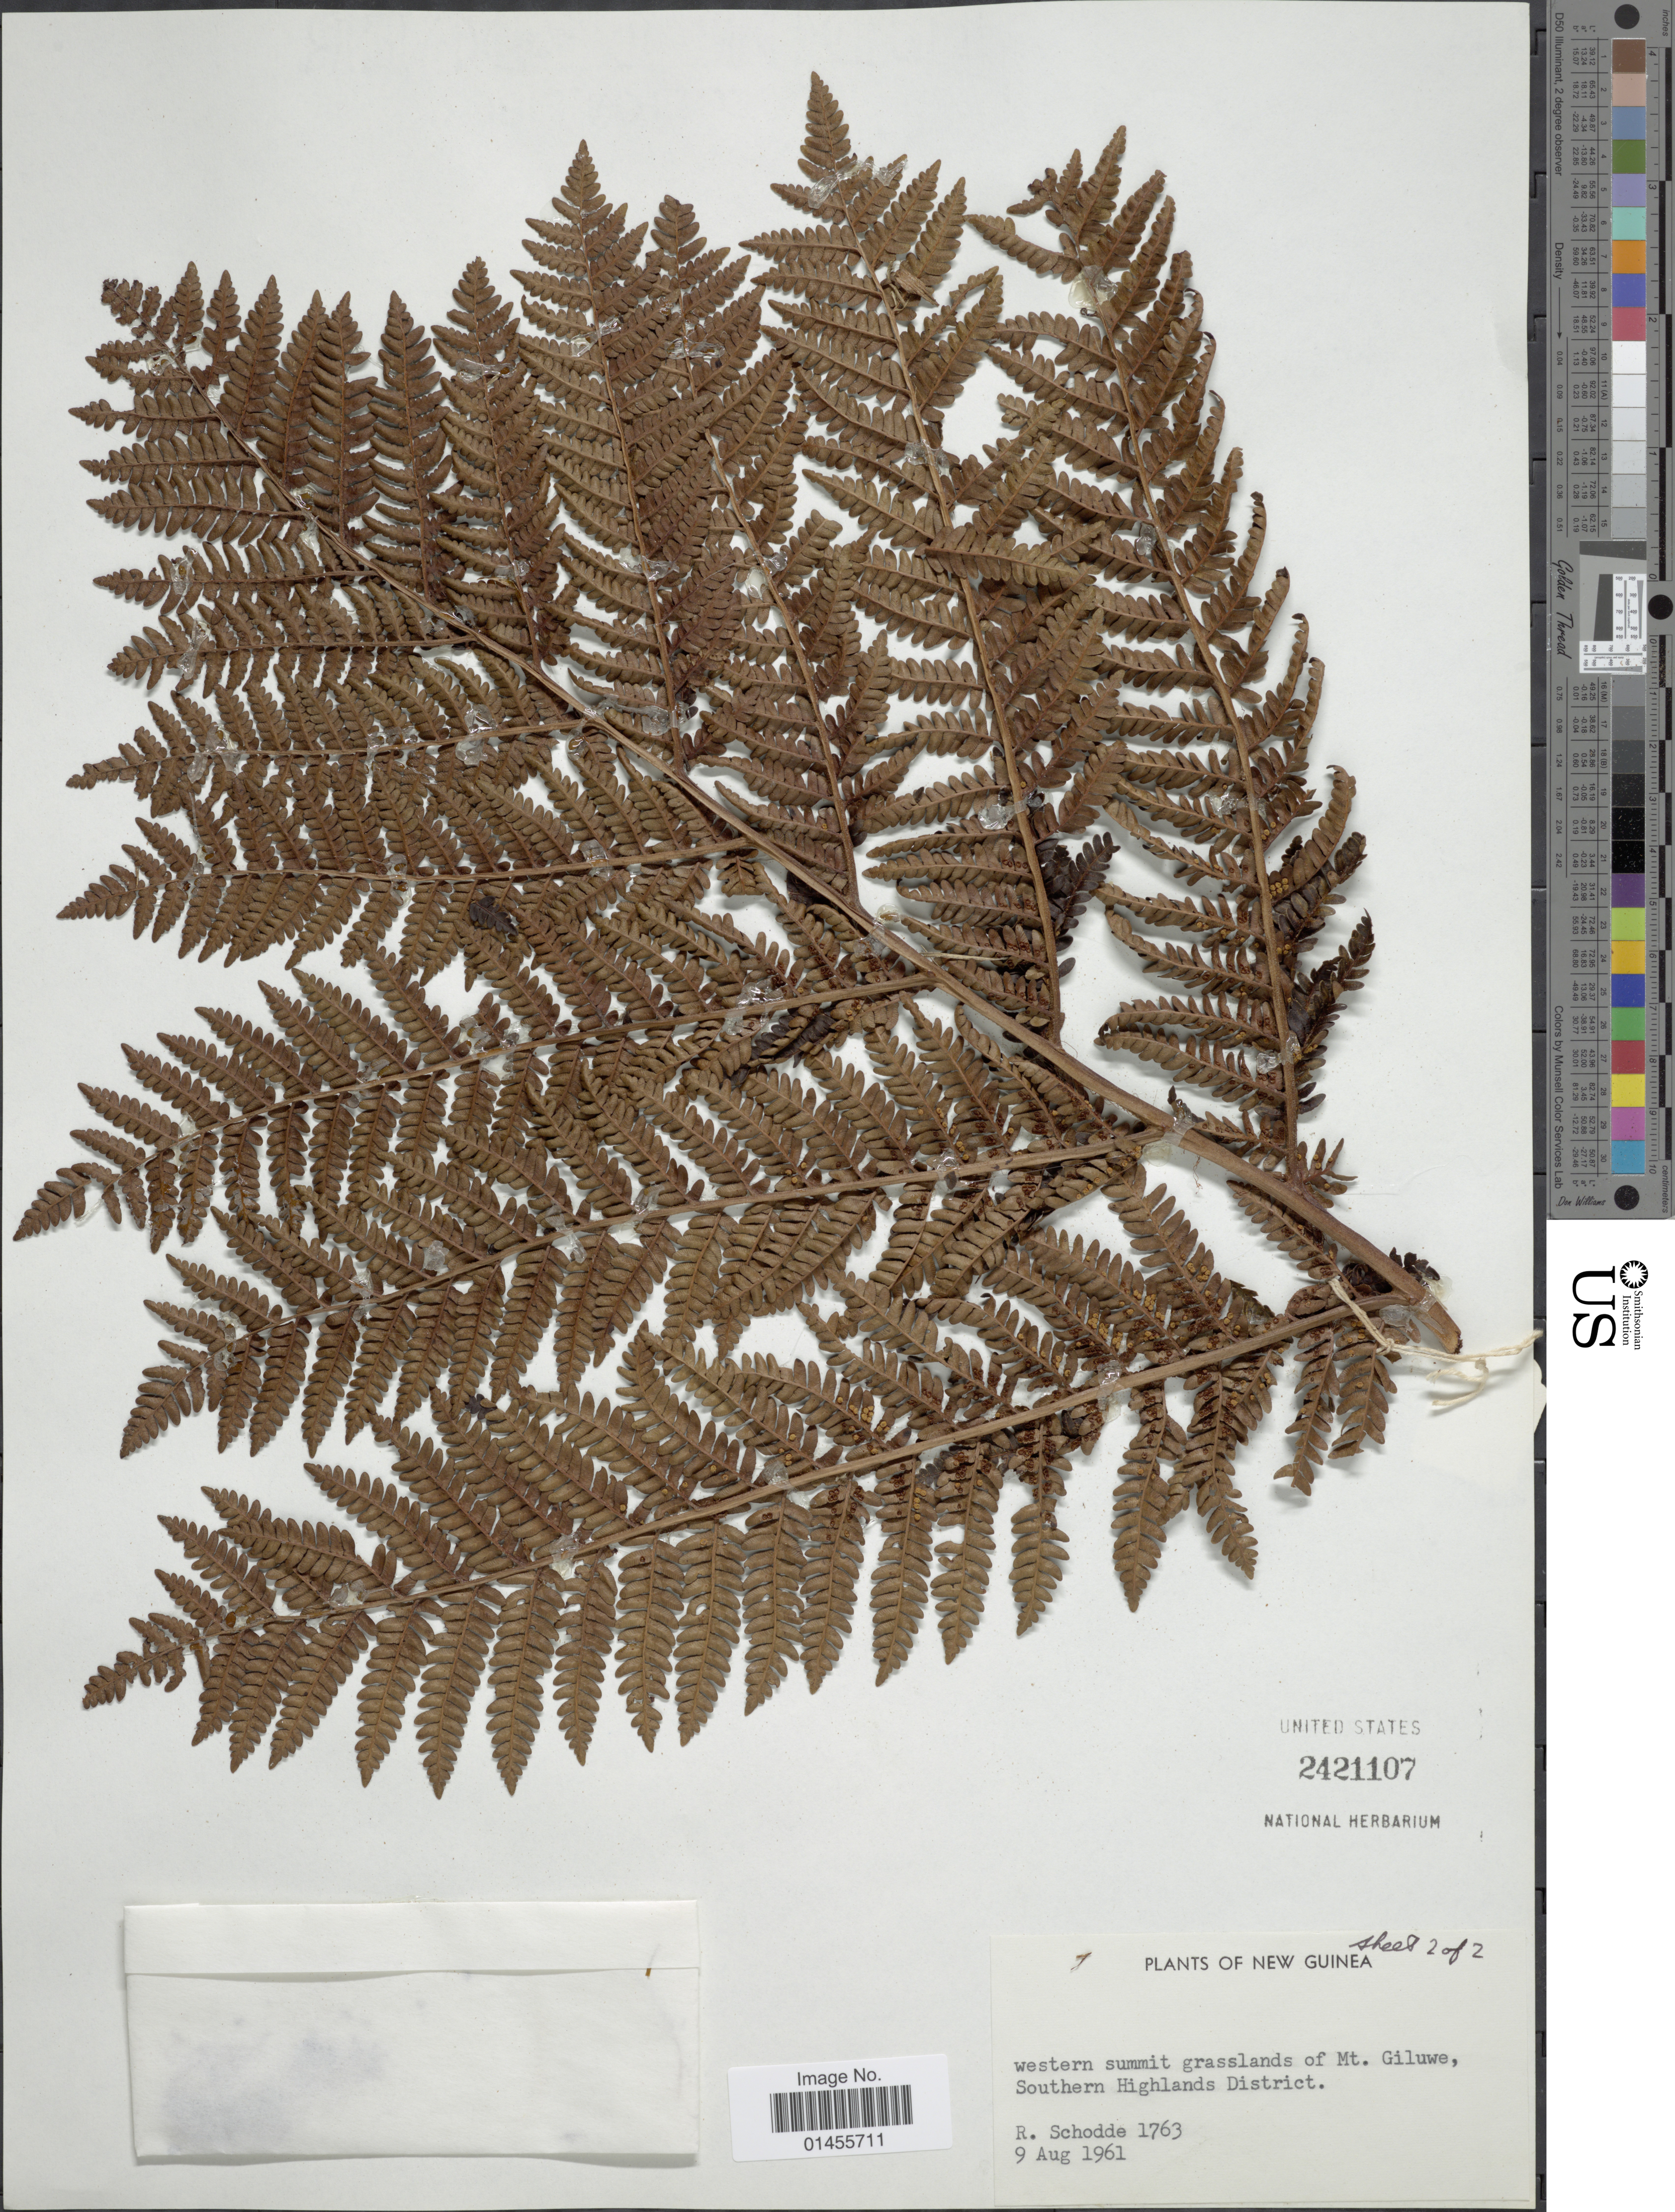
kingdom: Plantae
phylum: Tracheophyta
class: Polypodiopsida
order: Cyatheales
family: Cyatheaceae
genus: Alsophila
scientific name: Alsophila sp.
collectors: R. Schodde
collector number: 1763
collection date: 1961-08-09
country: Papua New Guinea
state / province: Southern Highlands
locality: New Guinea. Western summit grassland of Mt. Giluwe, Southern Highlands Disitrict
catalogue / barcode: US 2421107